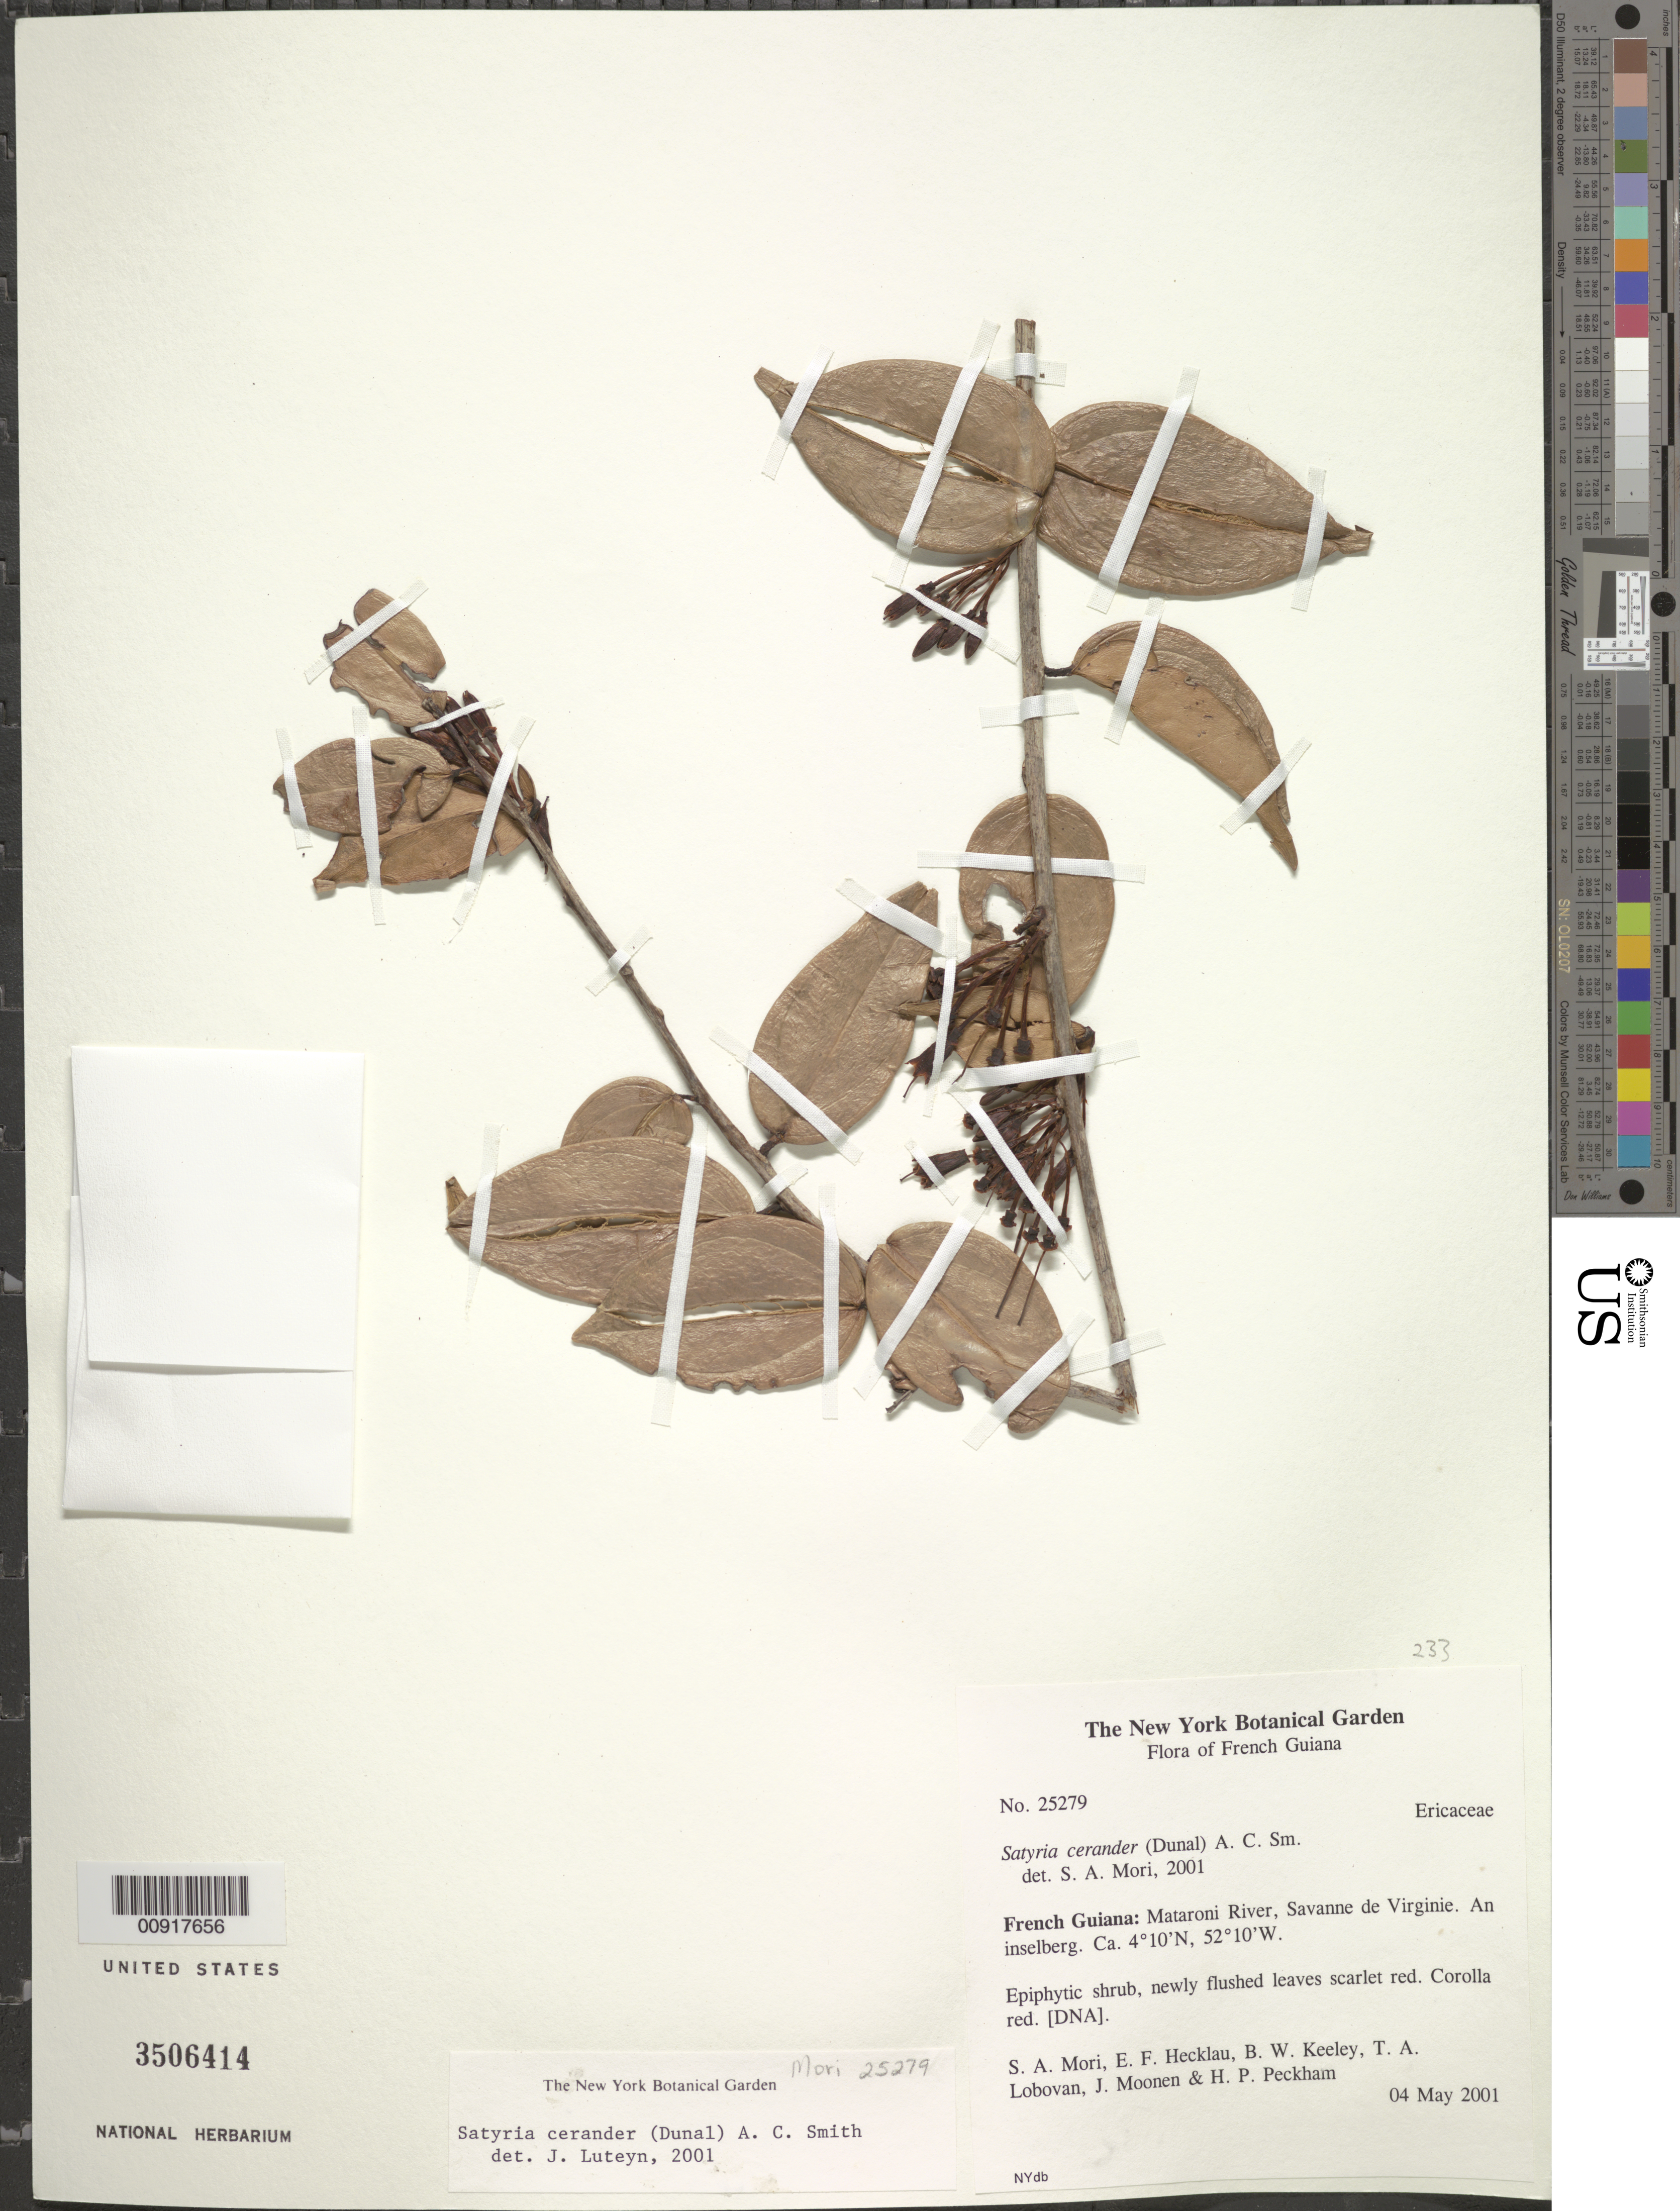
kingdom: Plantae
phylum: Tracheophyta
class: Magnoliopsida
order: Ericales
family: Ericaceae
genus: Satyria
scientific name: Satyria panurensis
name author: (Benth. ex Meisn.) Benth. & Hook. f. ex Nied.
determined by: Luteyn, J. L.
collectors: S. Mori, E. Hecklau, B. W. Keeley, T. Lobova, J. Moonen & H. Peckham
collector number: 25279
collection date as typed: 4-May-01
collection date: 2001-05-04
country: French Guiana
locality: Mataroni R., Savanne de Virginie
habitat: An inselberg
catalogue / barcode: US 3506414